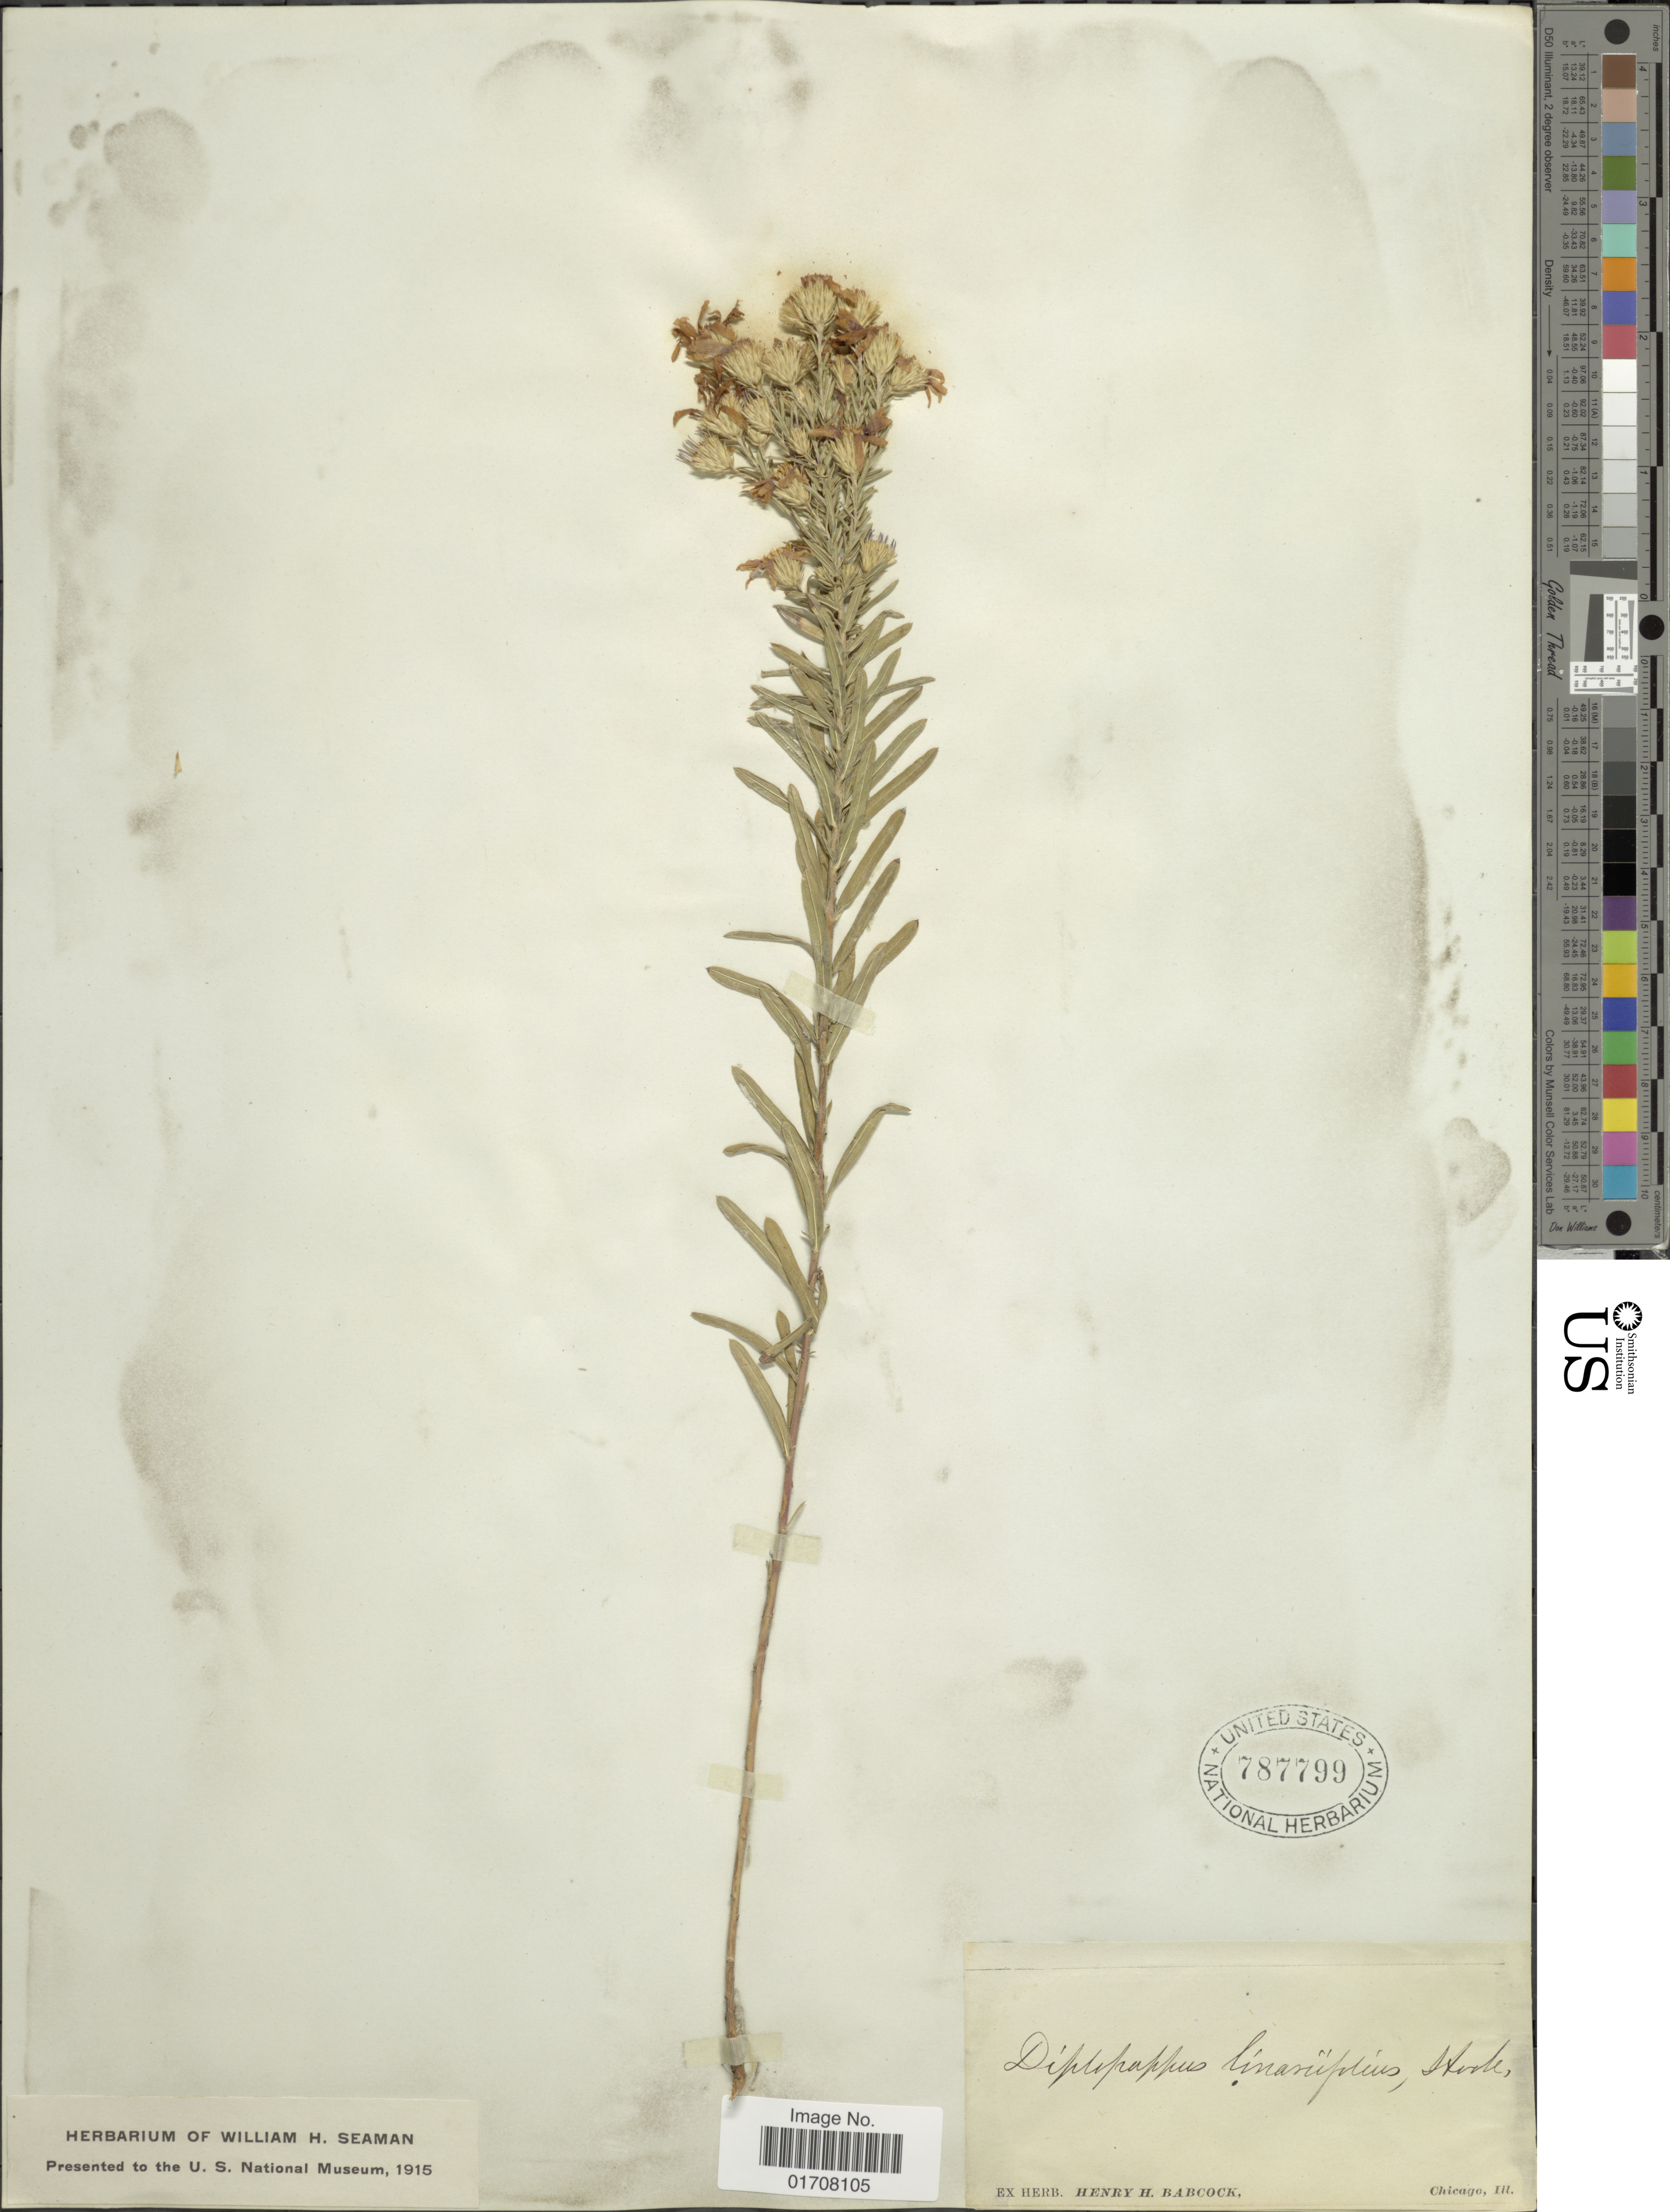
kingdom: Plantae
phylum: Tracheophyta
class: Magnoliopsida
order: Asterales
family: Asteraceae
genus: Ionactis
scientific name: Ionactis linariifolia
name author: (L.) Greene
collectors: ex herb. Henry Homes Babcock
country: United States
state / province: Illinois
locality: Chicago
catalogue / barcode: US 787799